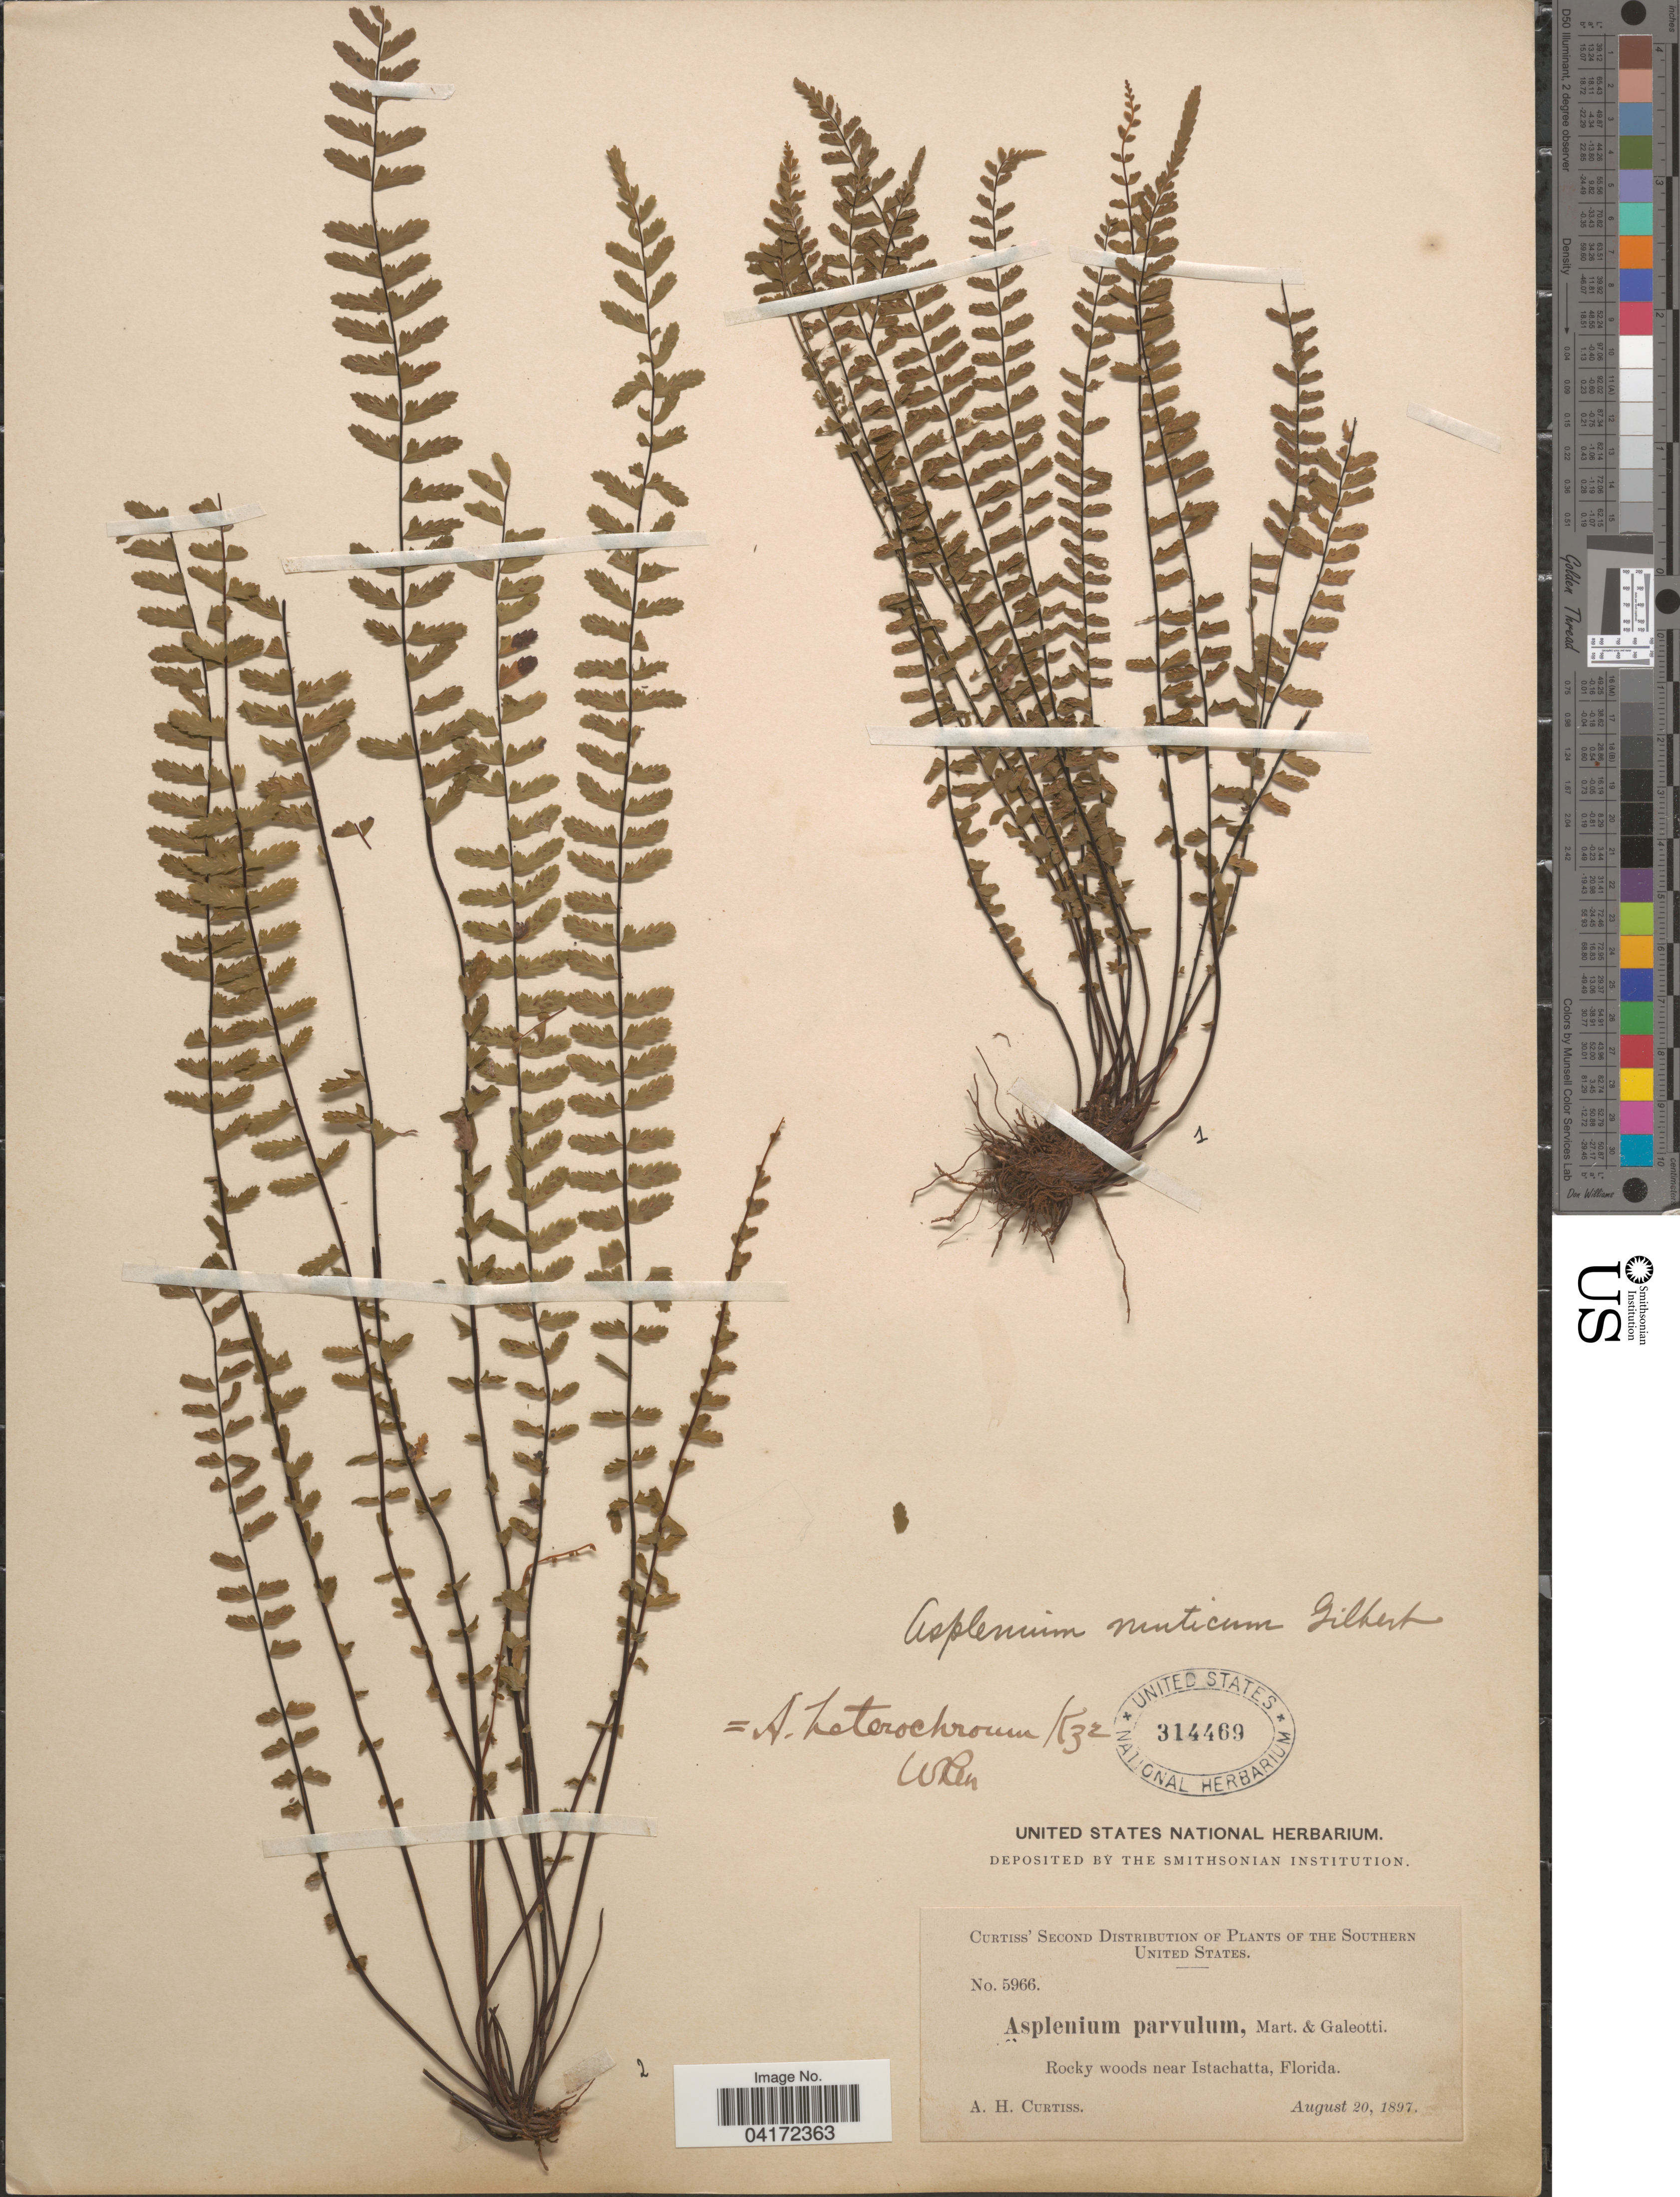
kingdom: Plantae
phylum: Tracheophyta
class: Polypodiopsida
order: Polypodiales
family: Aspleniaceae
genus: Asplenium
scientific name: Asplenium parvulum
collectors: A. H. Curtiss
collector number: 5966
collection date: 1897-08-20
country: United States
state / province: Florida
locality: The Southern United States. Rocky woods near Istachatta.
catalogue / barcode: US 314469